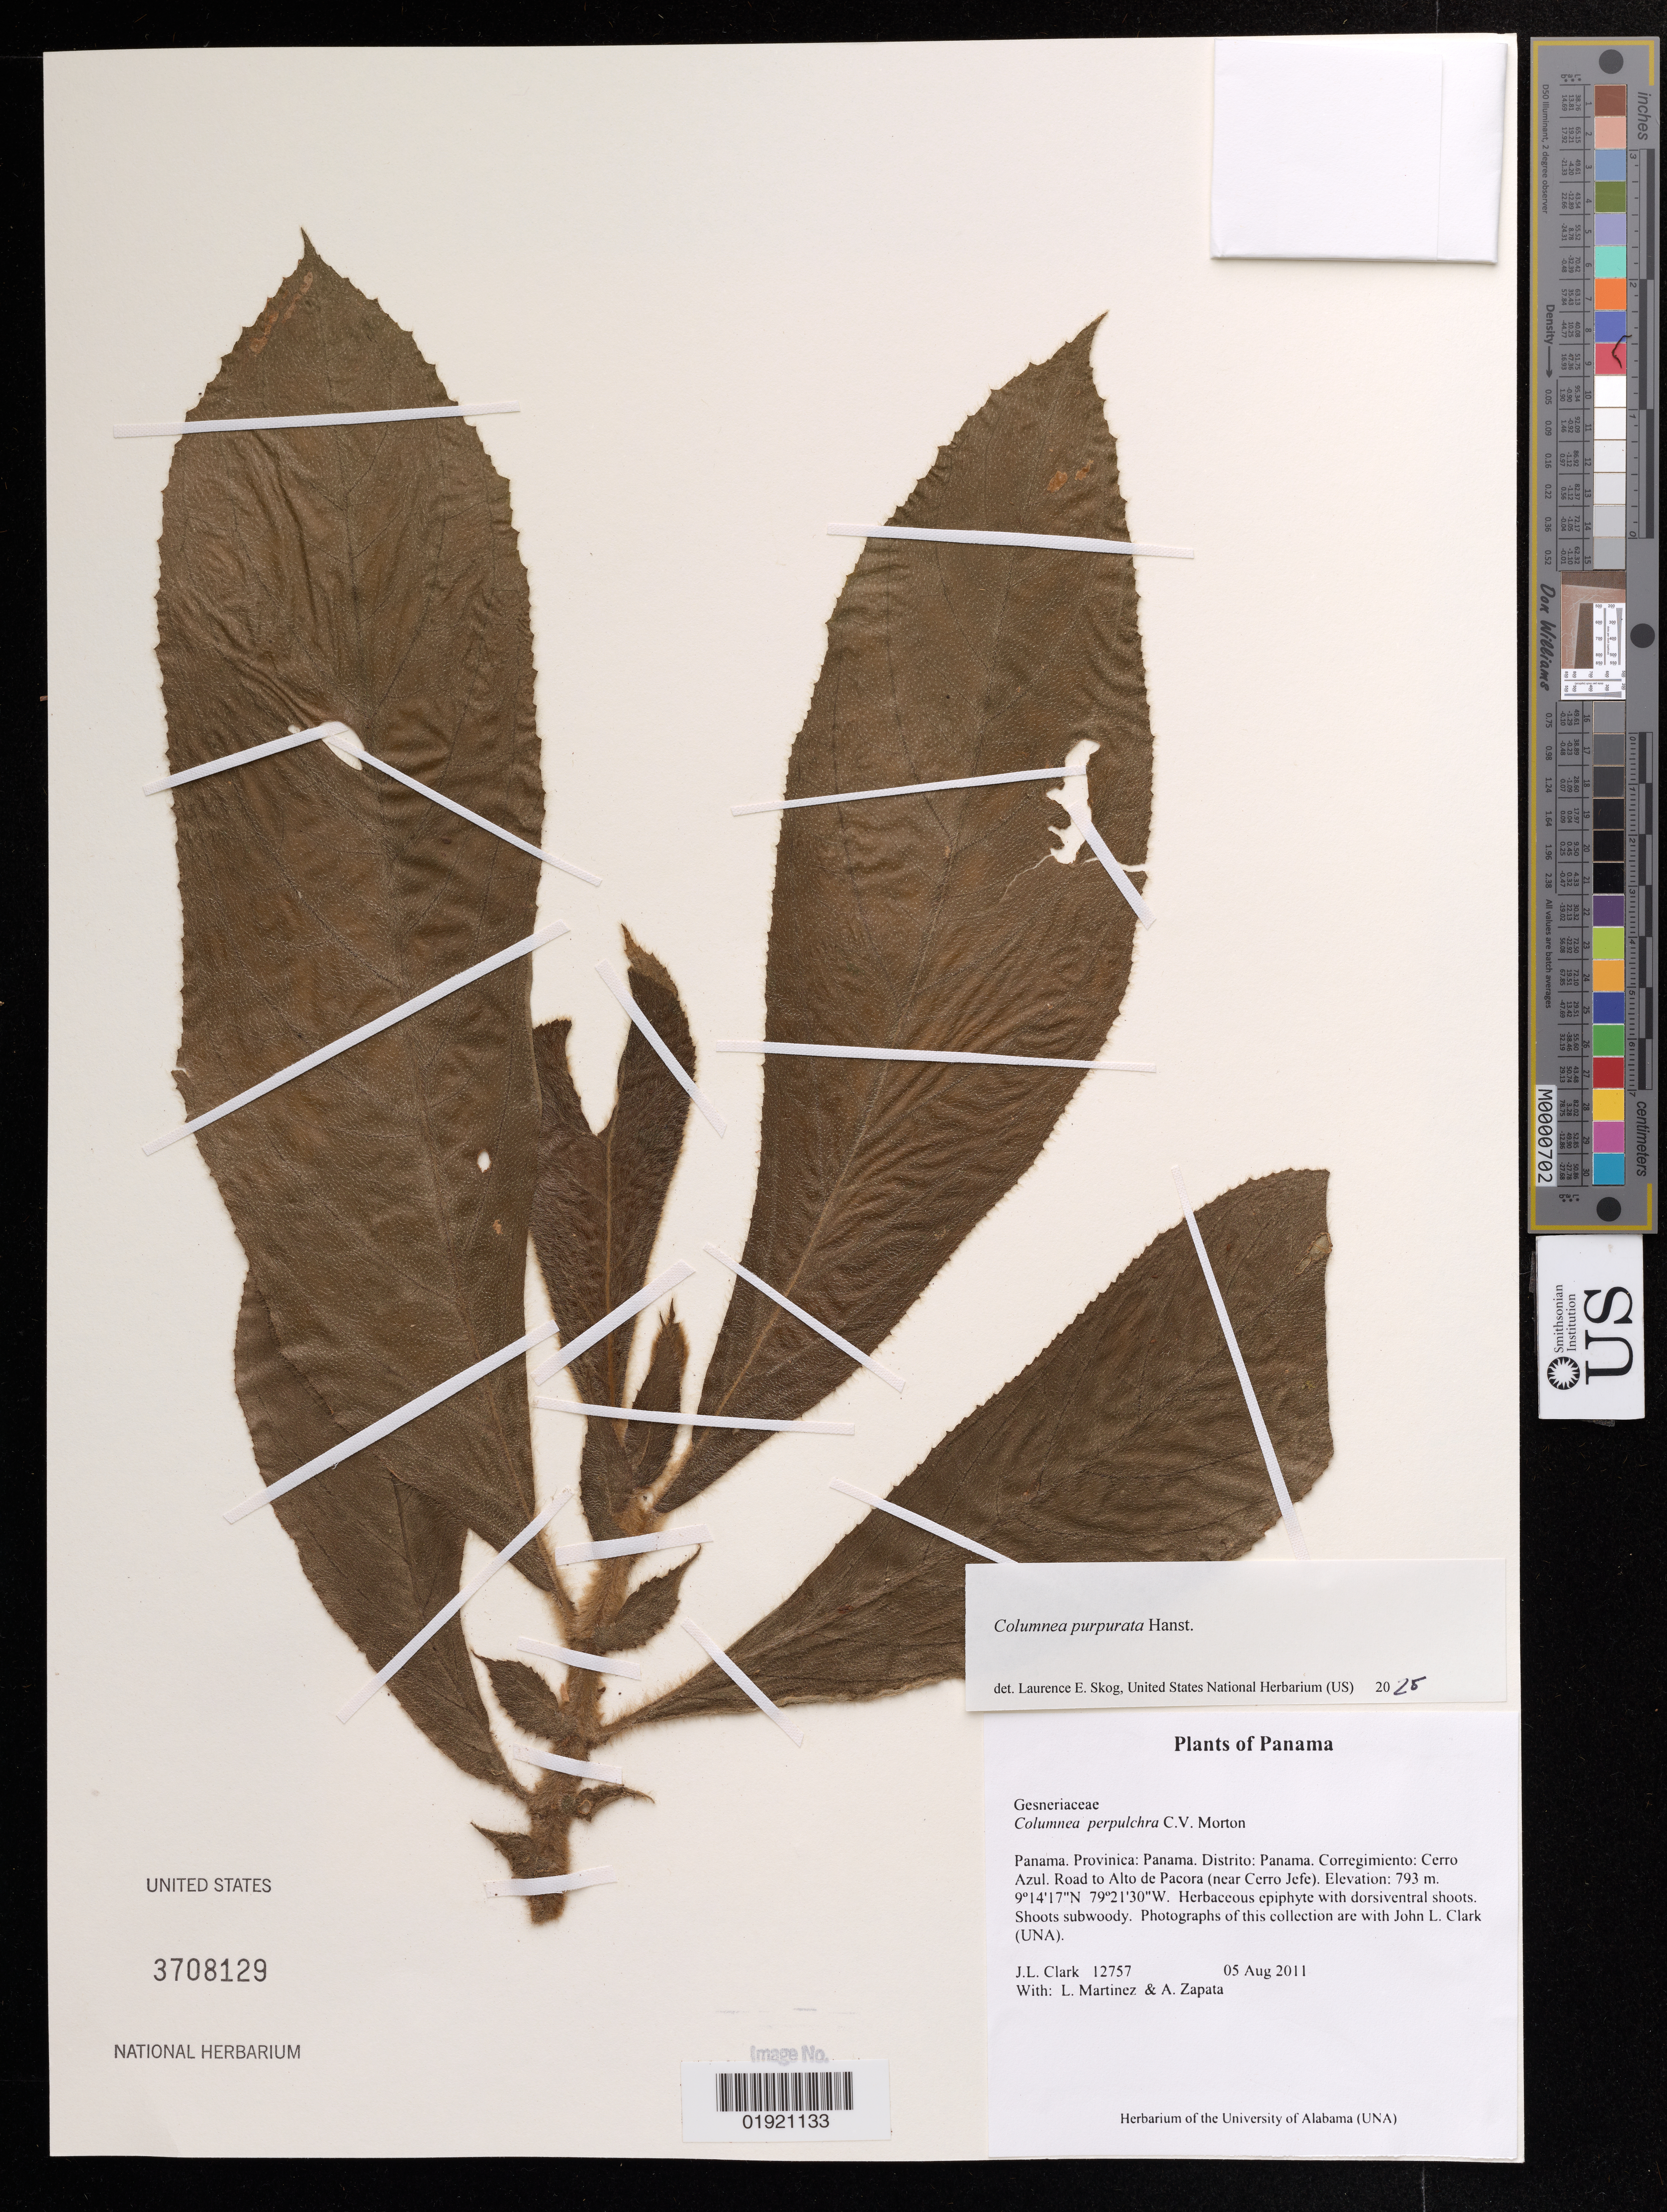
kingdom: Plantae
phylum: Tracheophyta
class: Magnoliopsida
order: Lamiales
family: Gesneriaceae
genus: Columnea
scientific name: Columnea purpurata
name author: Hanst.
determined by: Skog, Laurence E.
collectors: J. L. Clark, L. Martinez & A. Zapata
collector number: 12757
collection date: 2011-08-05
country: Panama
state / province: Panamá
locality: Distrito:Panama. Corregimiento: Cerro Azul. Road to Alto de Pacora (near Cerro Jefe).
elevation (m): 793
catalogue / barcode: US 3708129